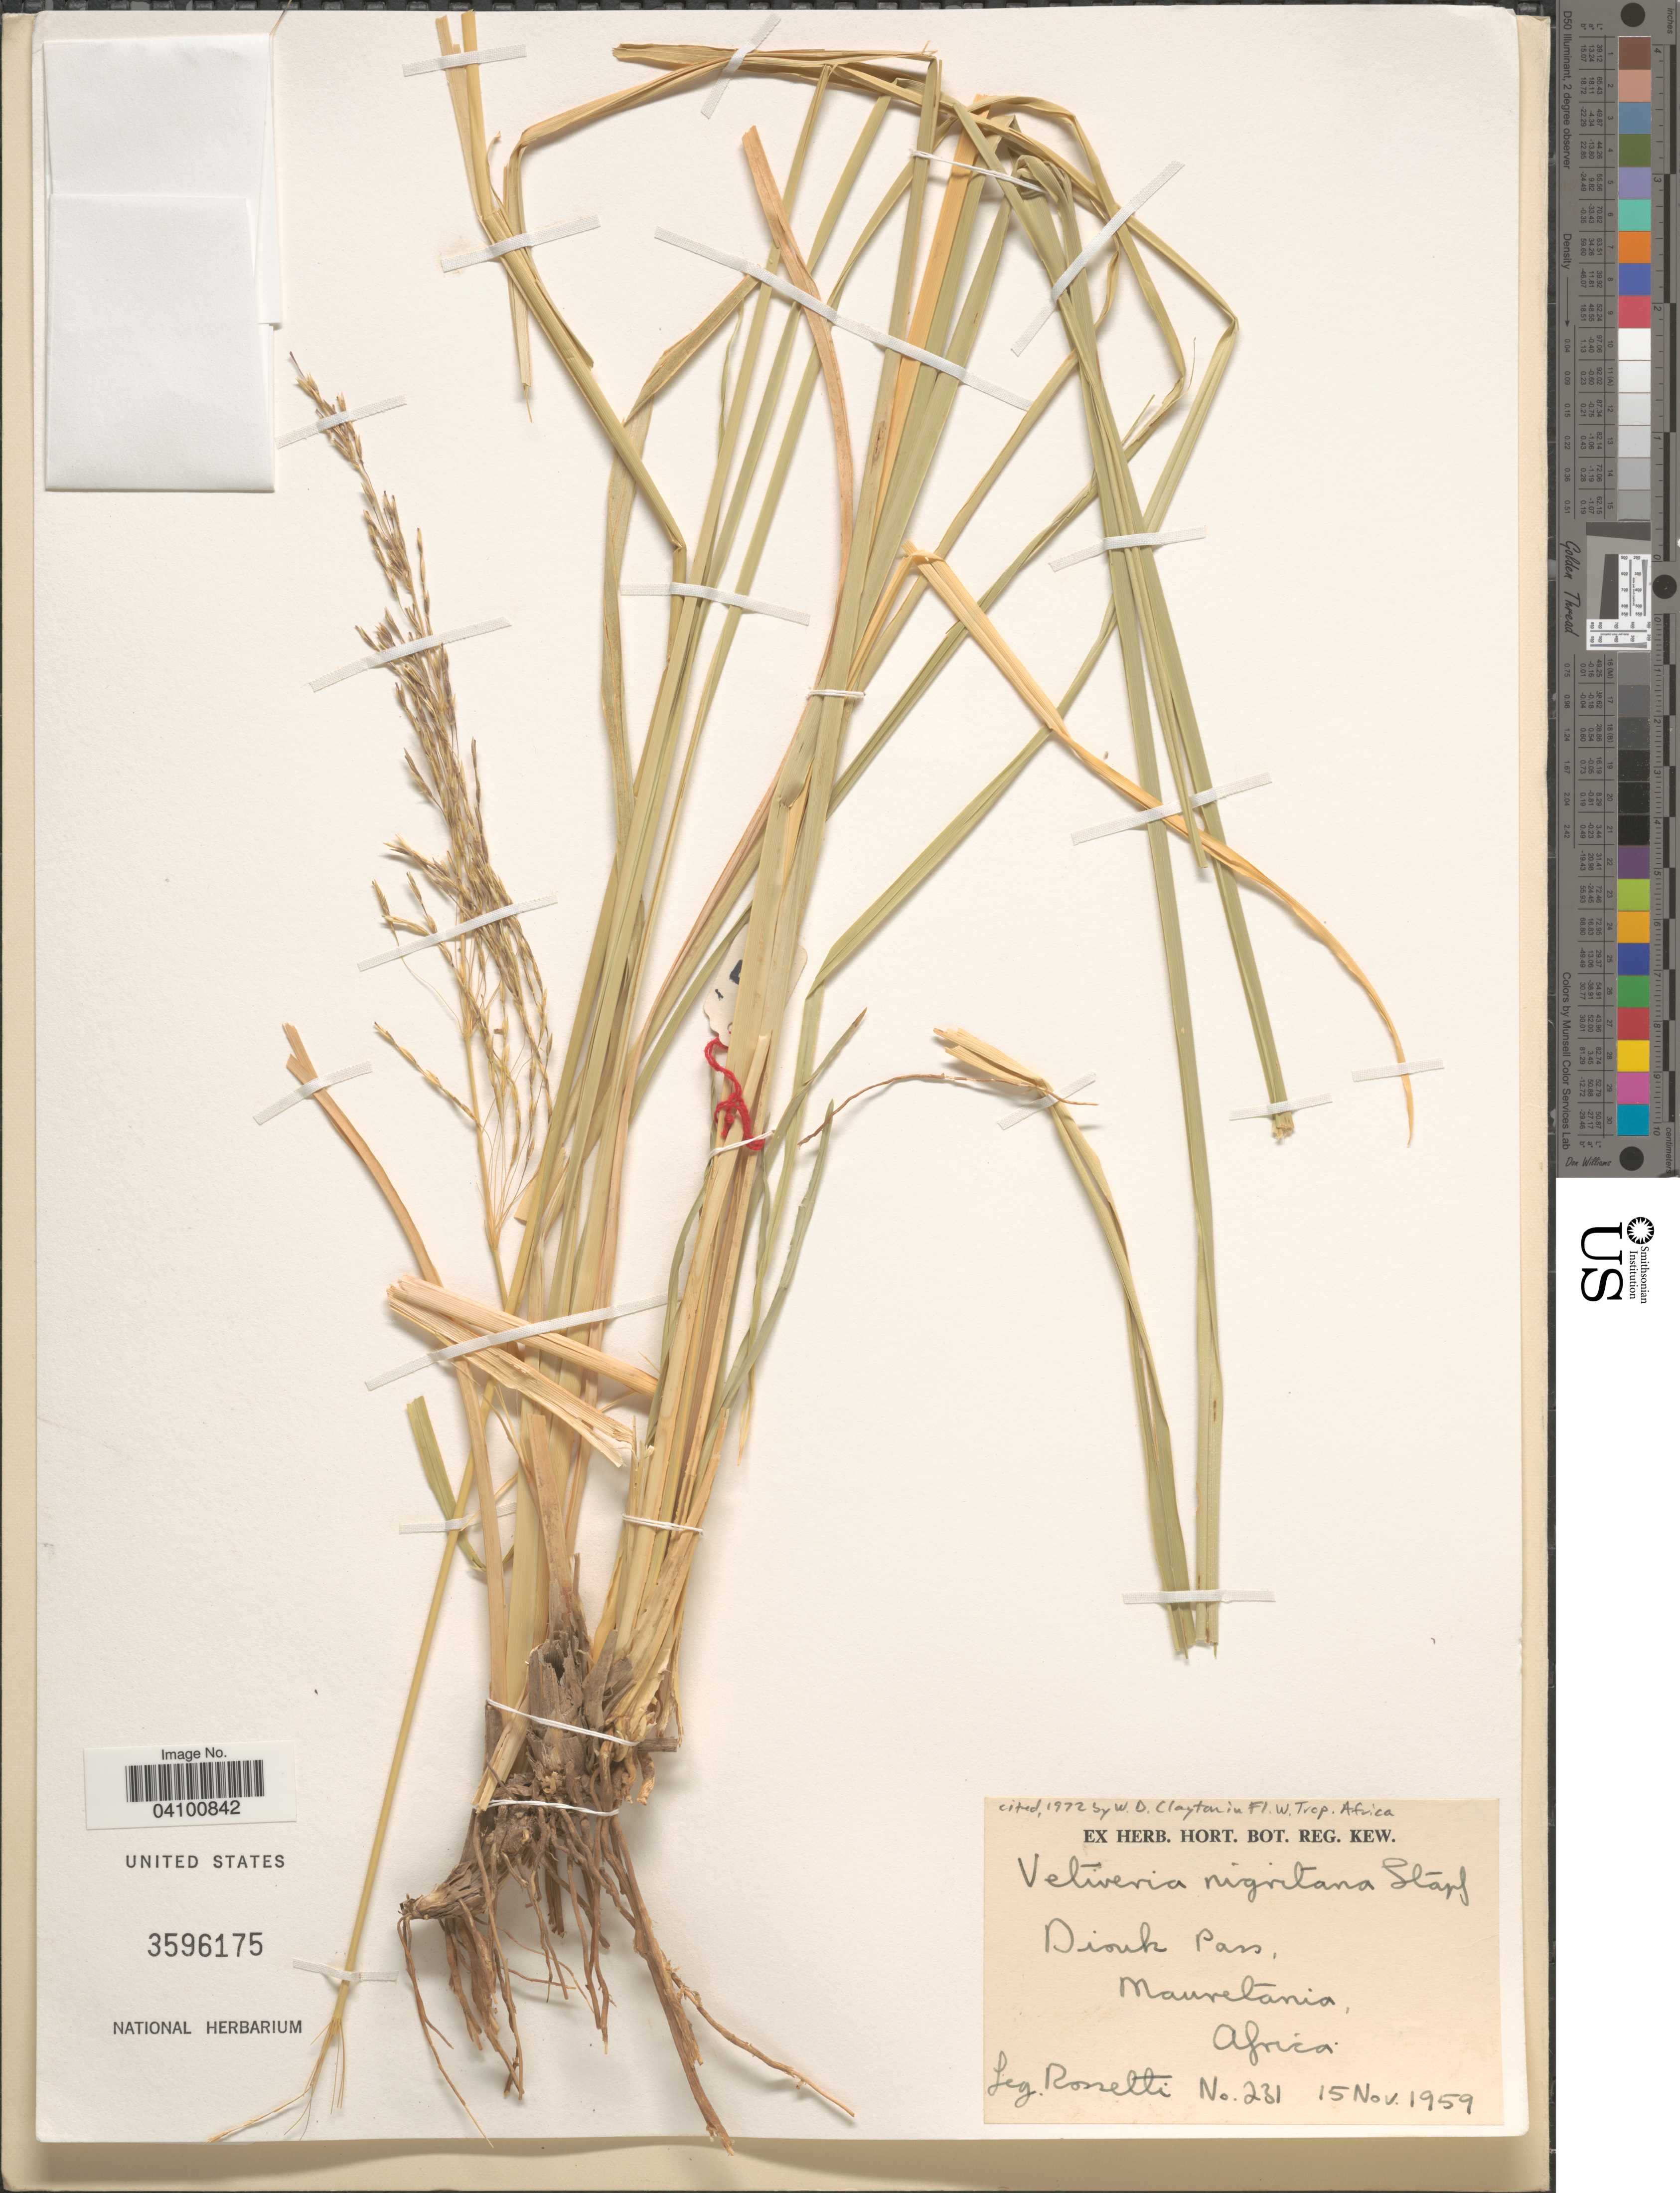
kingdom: Plantae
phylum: Tracheophyta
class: Liliopsida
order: Poales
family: Poaceae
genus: Chrysopogon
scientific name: Chrysopogon nigritanus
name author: (Benth.) Veldkamp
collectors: Rossetti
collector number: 231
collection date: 1959-11-15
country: Mauritania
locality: Disuk [interpreted] Pass.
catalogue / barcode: US 3596175